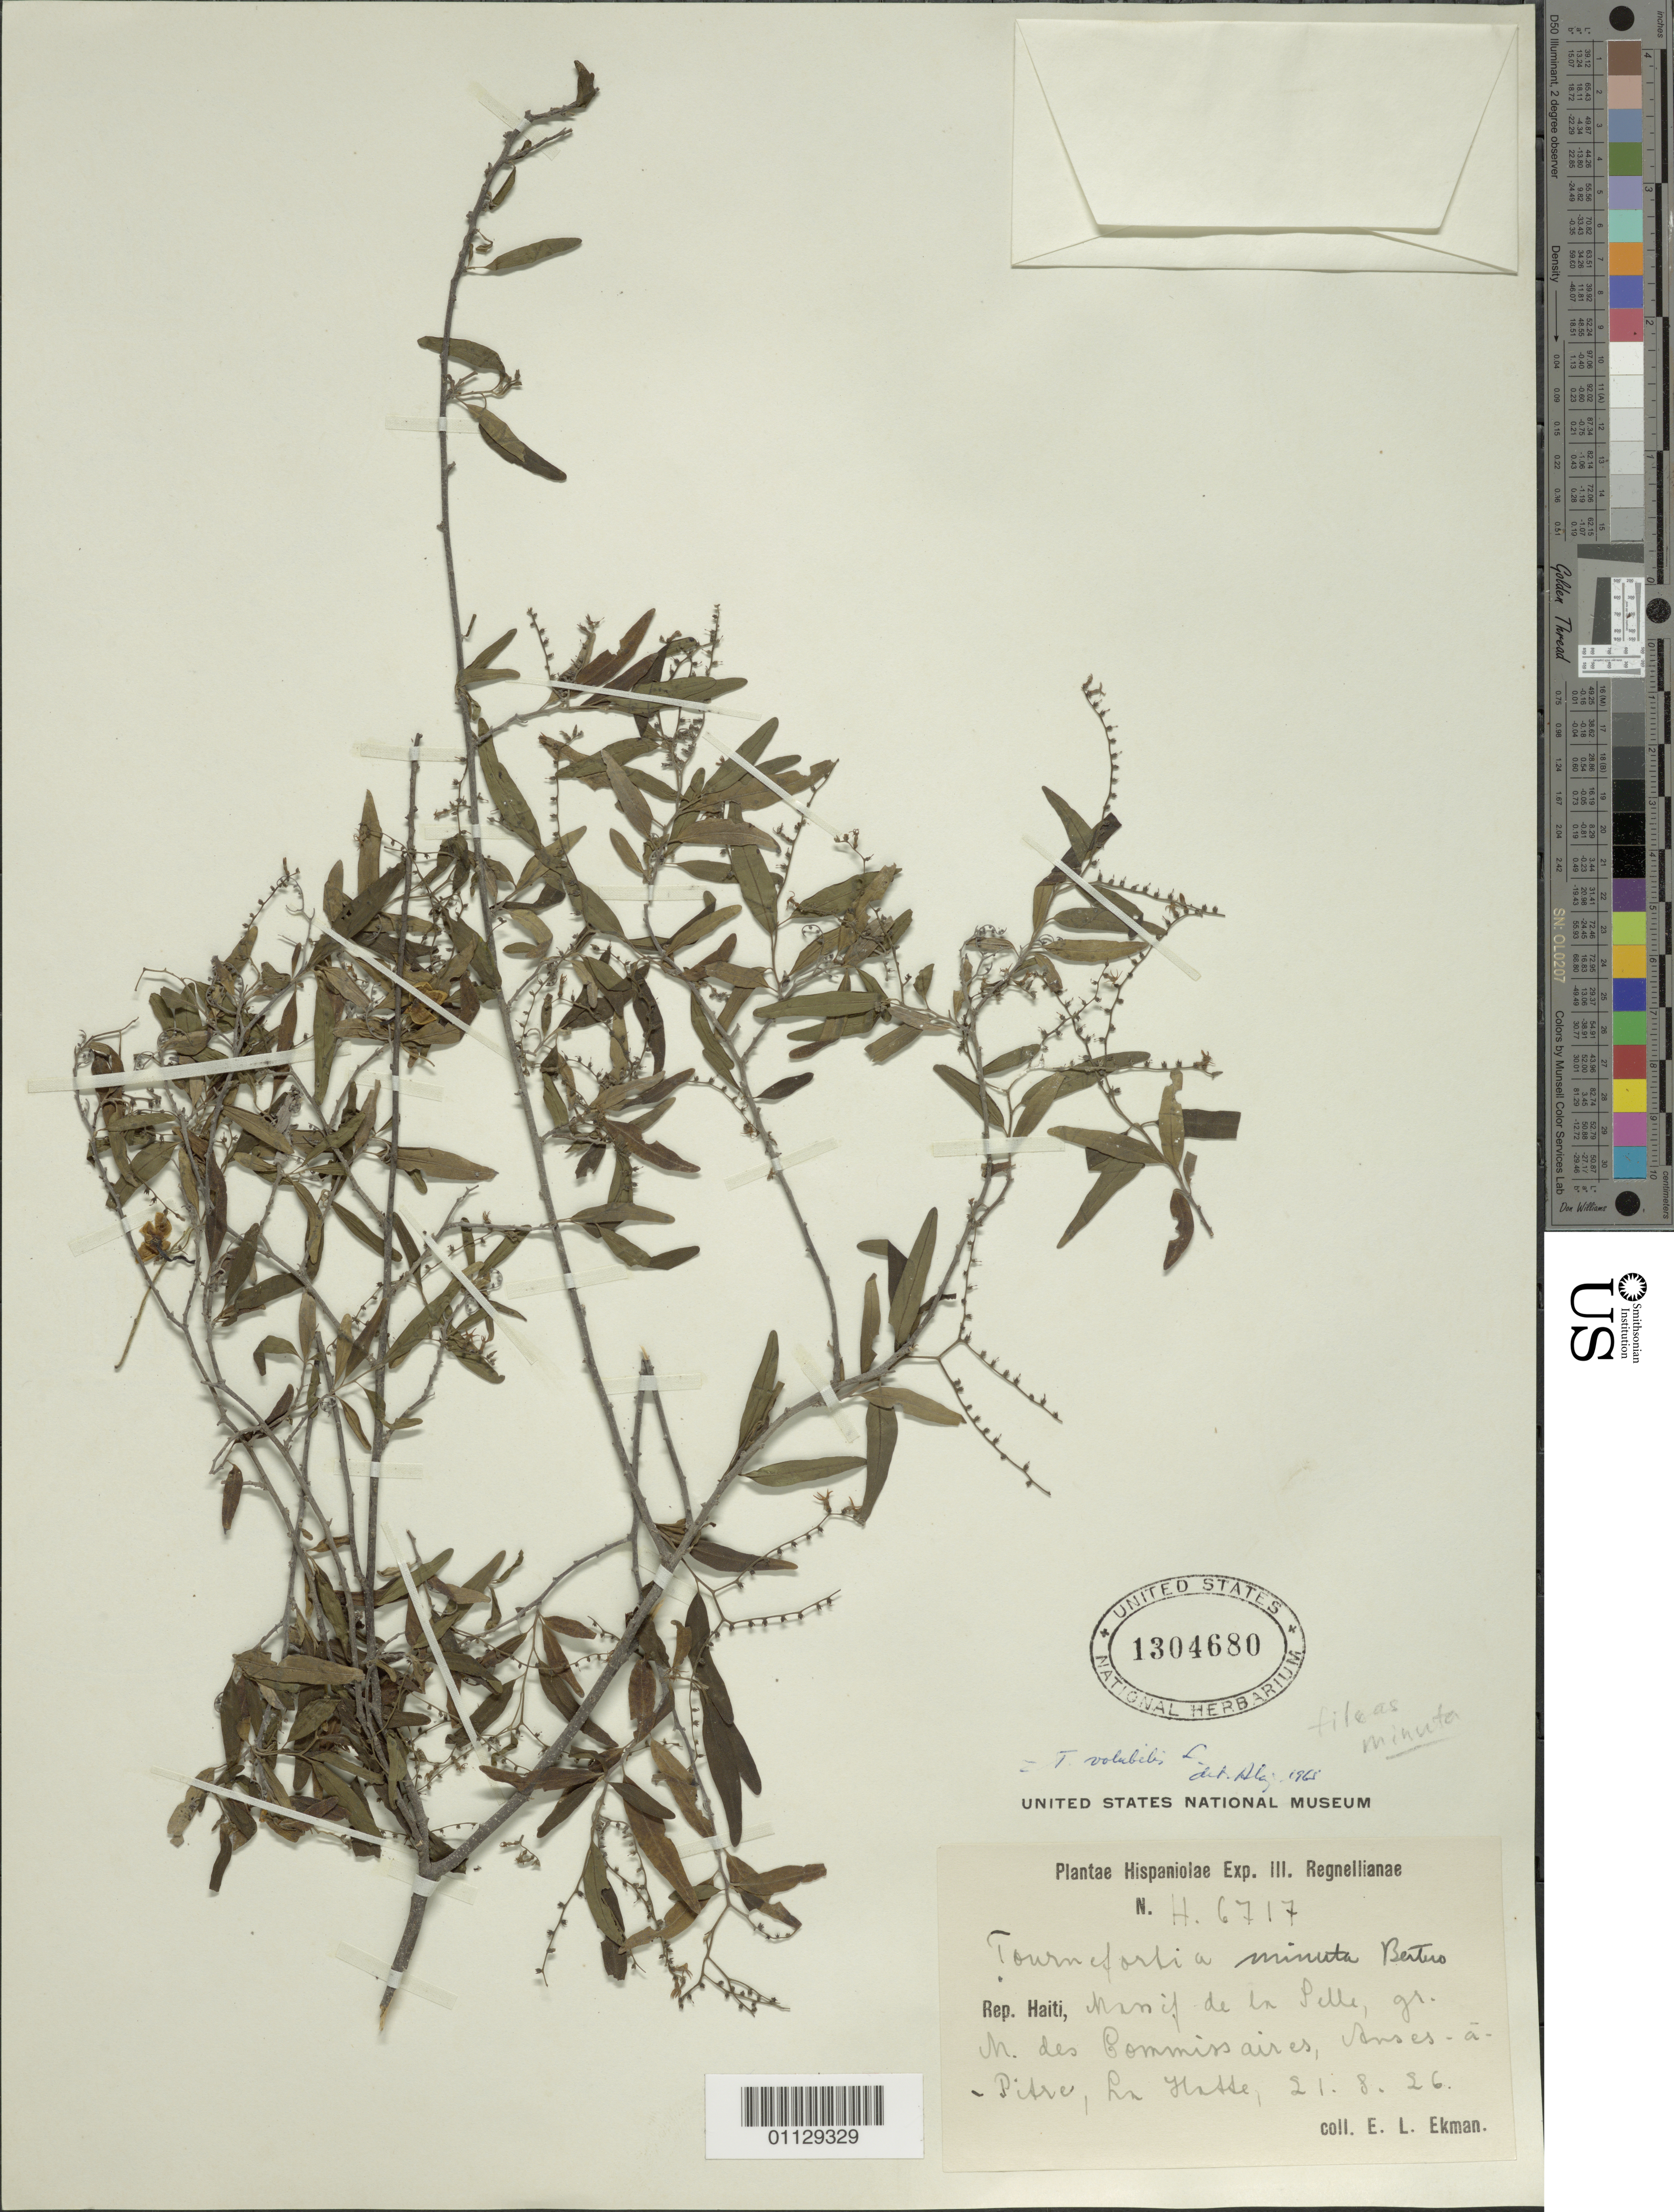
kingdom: Plantae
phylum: Tracheophyta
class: Magnoliopsida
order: Boraginales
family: Heliotropiaceae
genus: Tournefortia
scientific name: Tournefortia minuta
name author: Bertero ex Spreng.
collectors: E. L. Ekman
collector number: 6717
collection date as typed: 21 Aug 1926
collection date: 1926-08-21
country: Haiti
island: Hispaniola I.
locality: Manif de la Pelle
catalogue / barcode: US 1304680